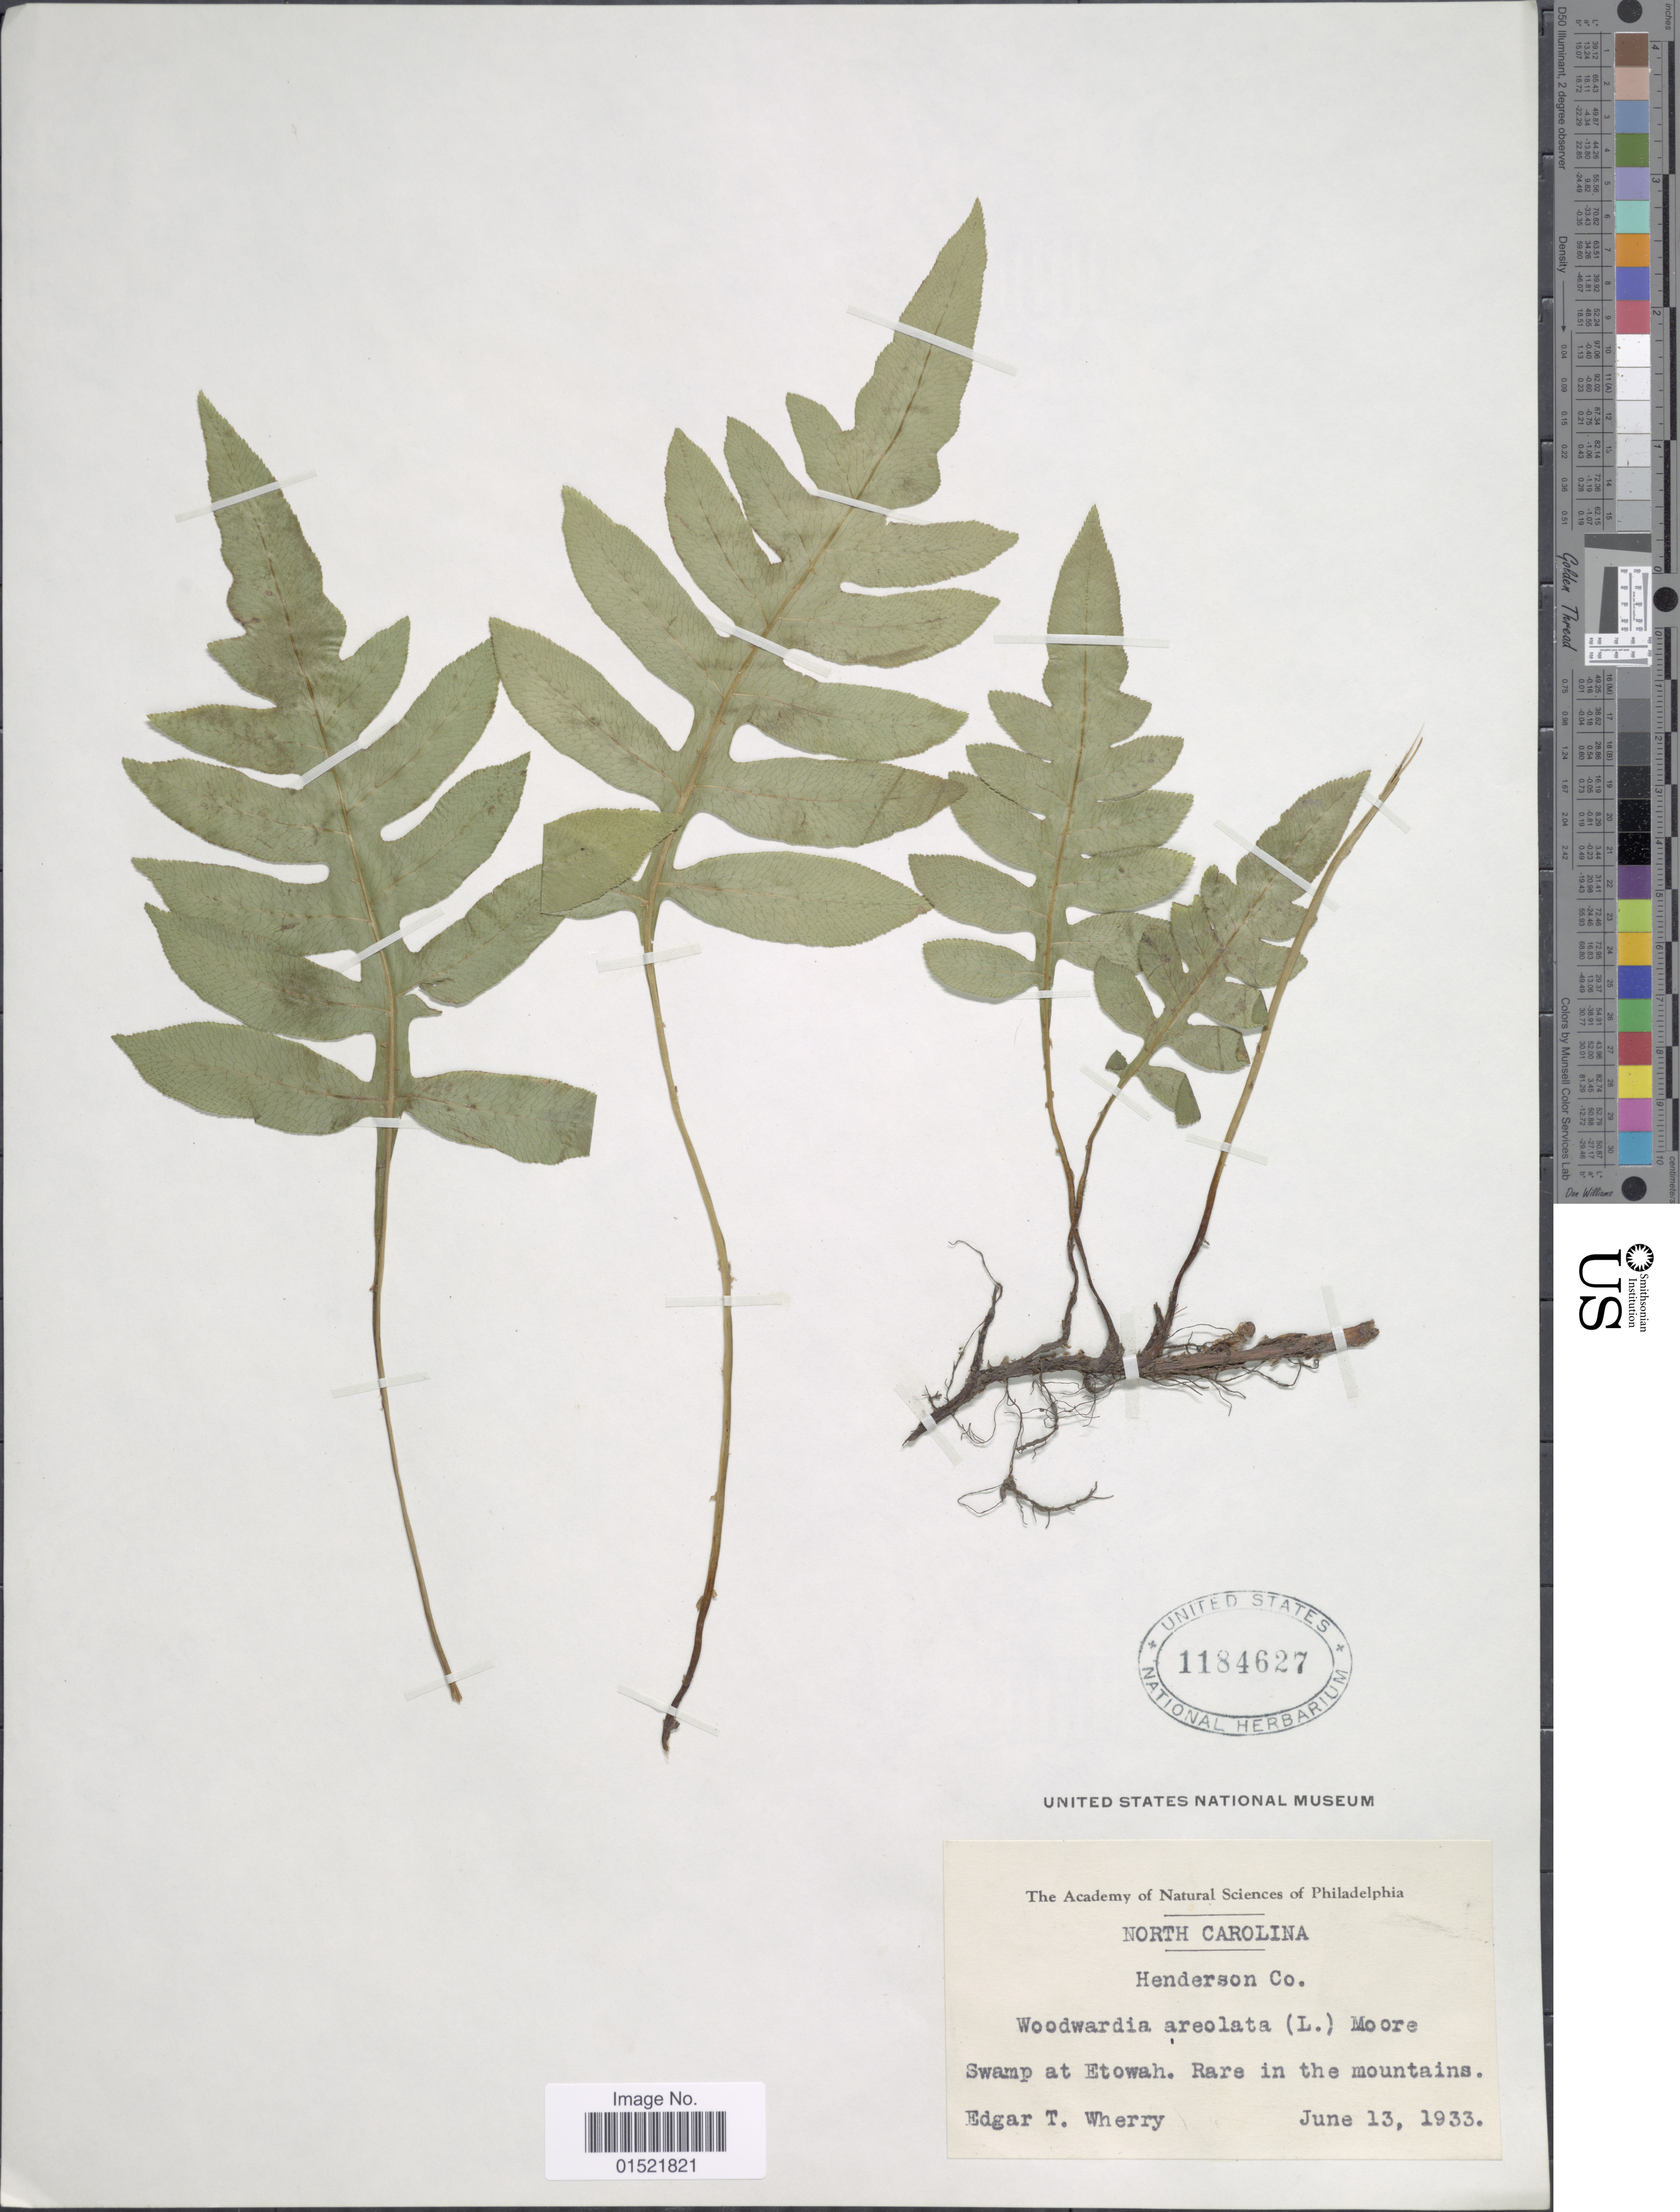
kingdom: Plantae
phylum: Tracheophyta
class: Polypodiopsida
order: Polypodiales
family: Blechnaceae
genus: Woodwardia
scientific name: Woodwardia areolata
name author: (L.) T. Moore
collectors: E. T. Wherry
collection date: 1933-06-13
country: United States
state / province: North Carolina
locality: Henderson Co., Swamp at Etowah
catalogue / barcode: US 1184627